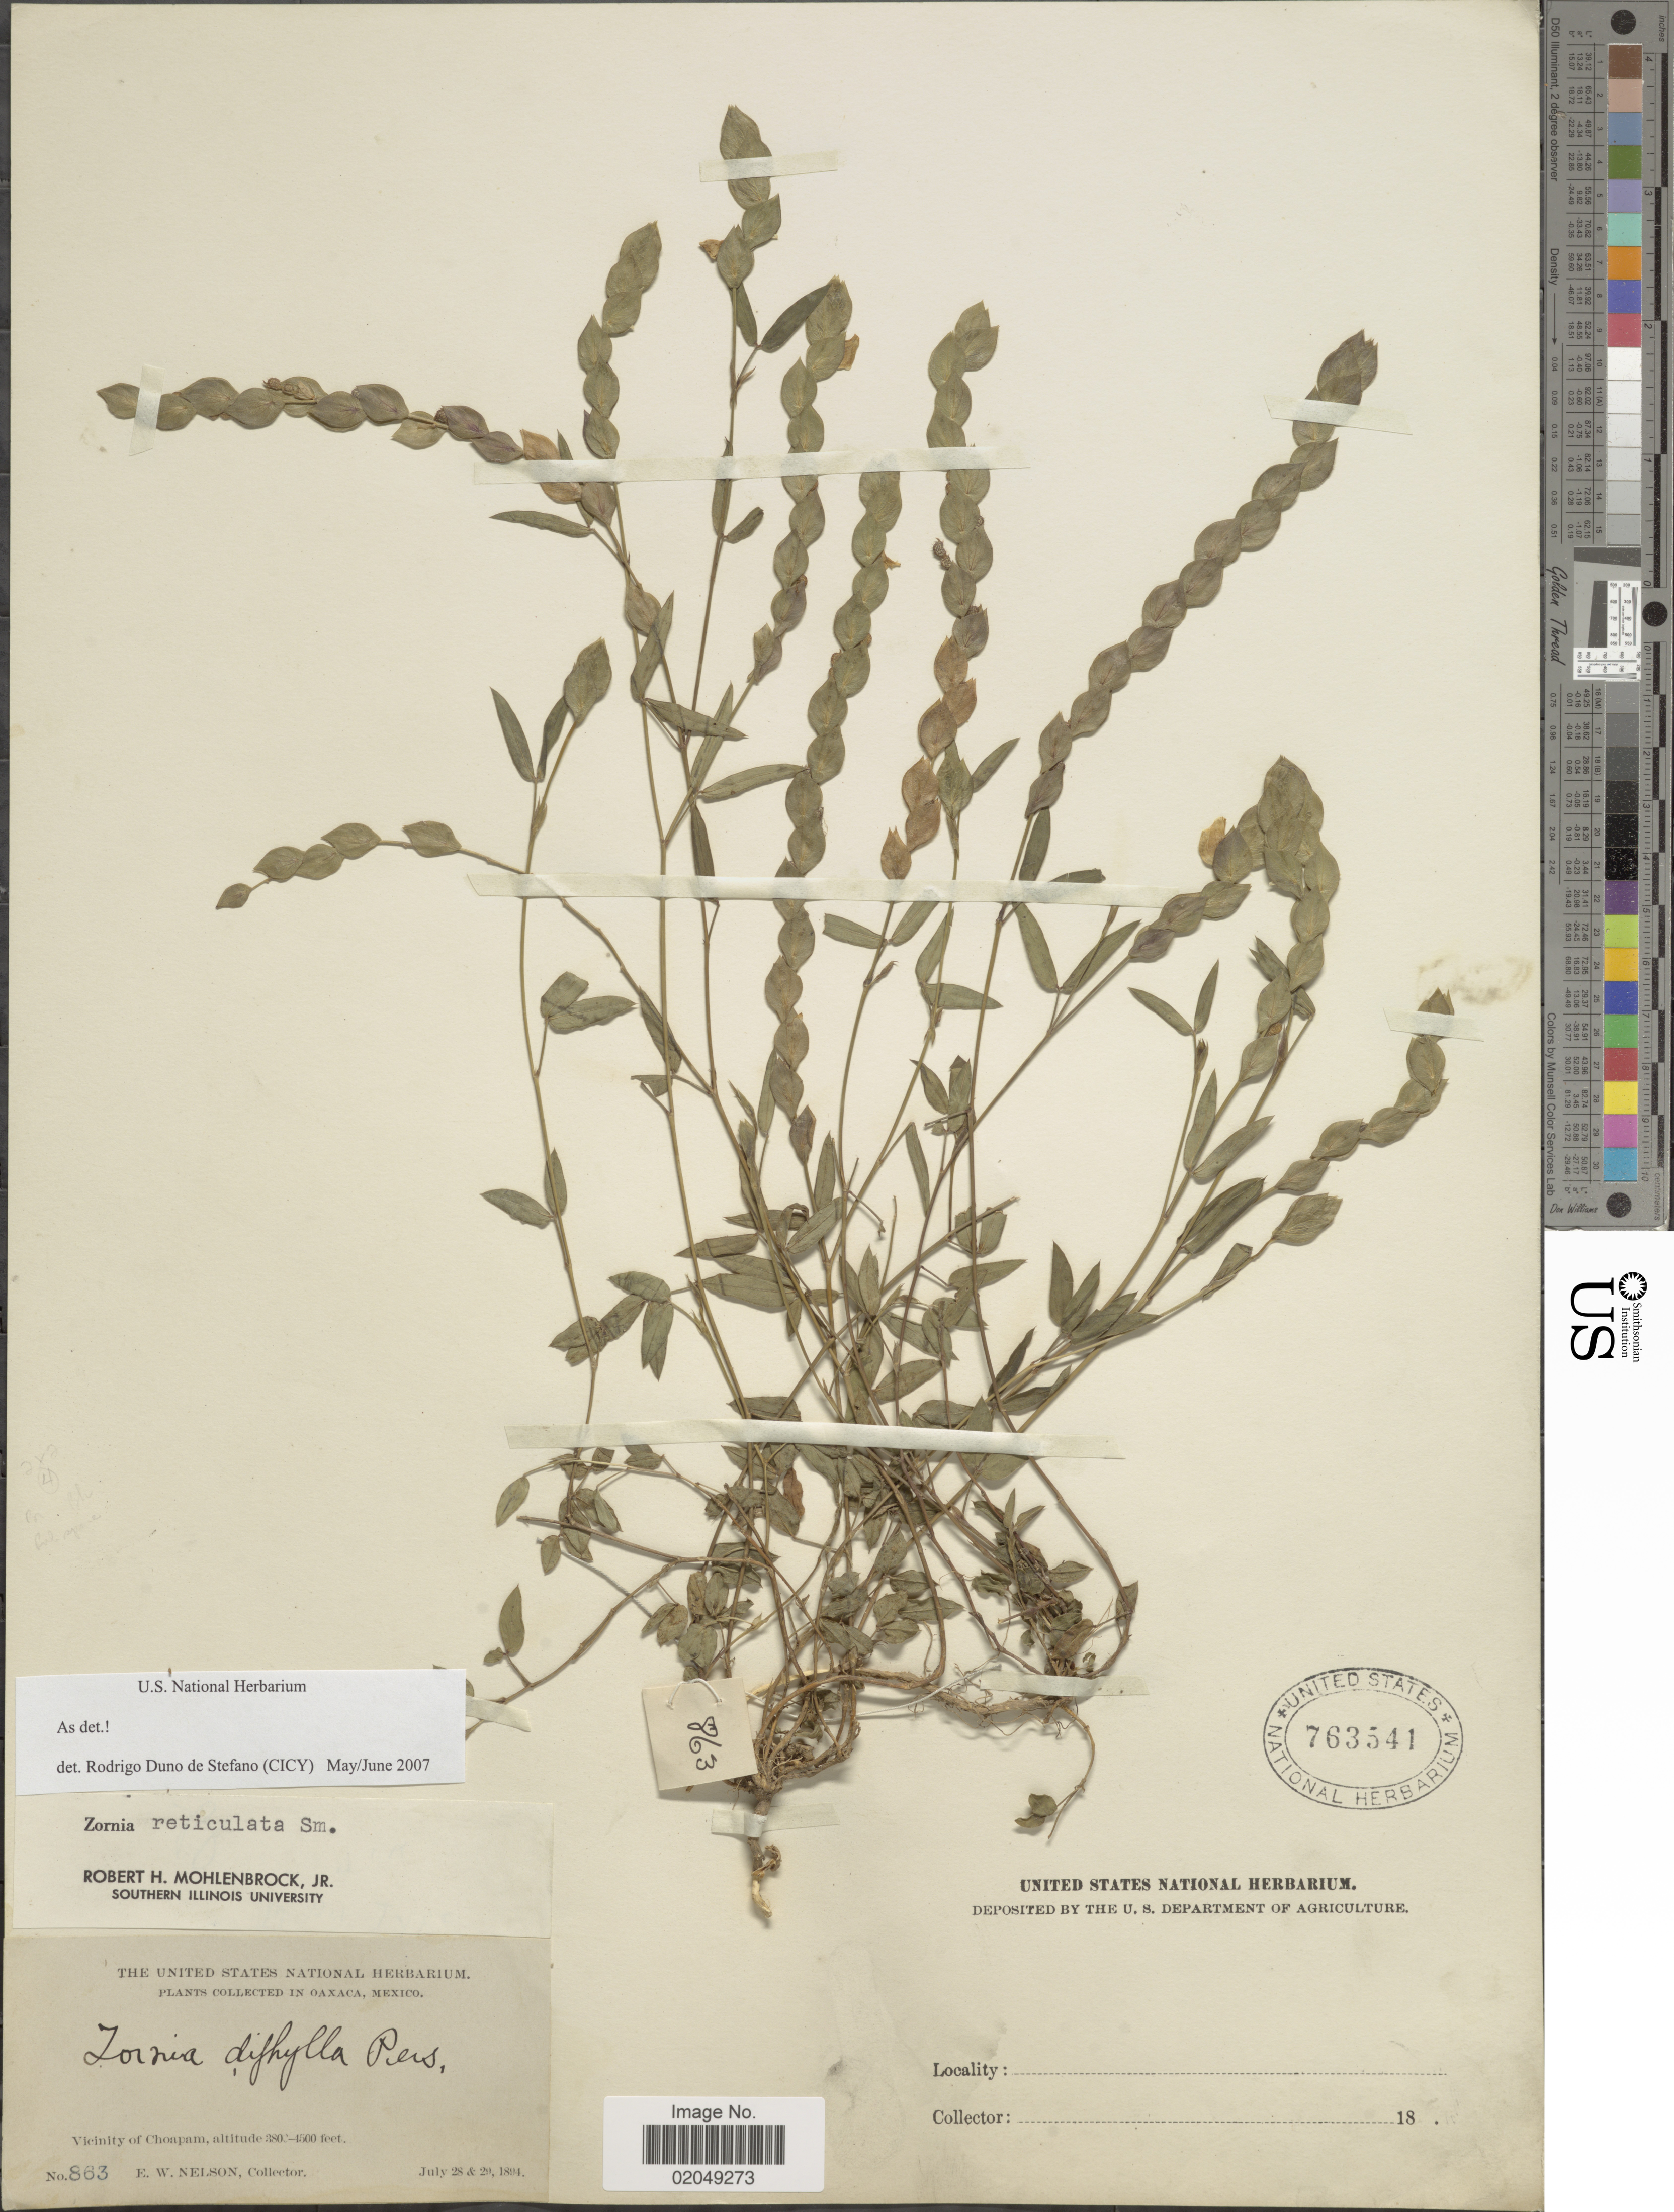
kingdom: Plantae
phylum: Tracheophyta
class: Magnoliopsida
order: Fabales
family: Fabaceae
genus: Zornia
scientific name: Zornia reticulata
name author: Sm.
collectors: E. W. Nelson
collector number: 863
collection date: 1894-07-28/1894-07-29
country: Mexico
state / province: Oaxaca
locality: Vicinity of Choapam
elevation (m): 116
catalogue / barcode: US 763541